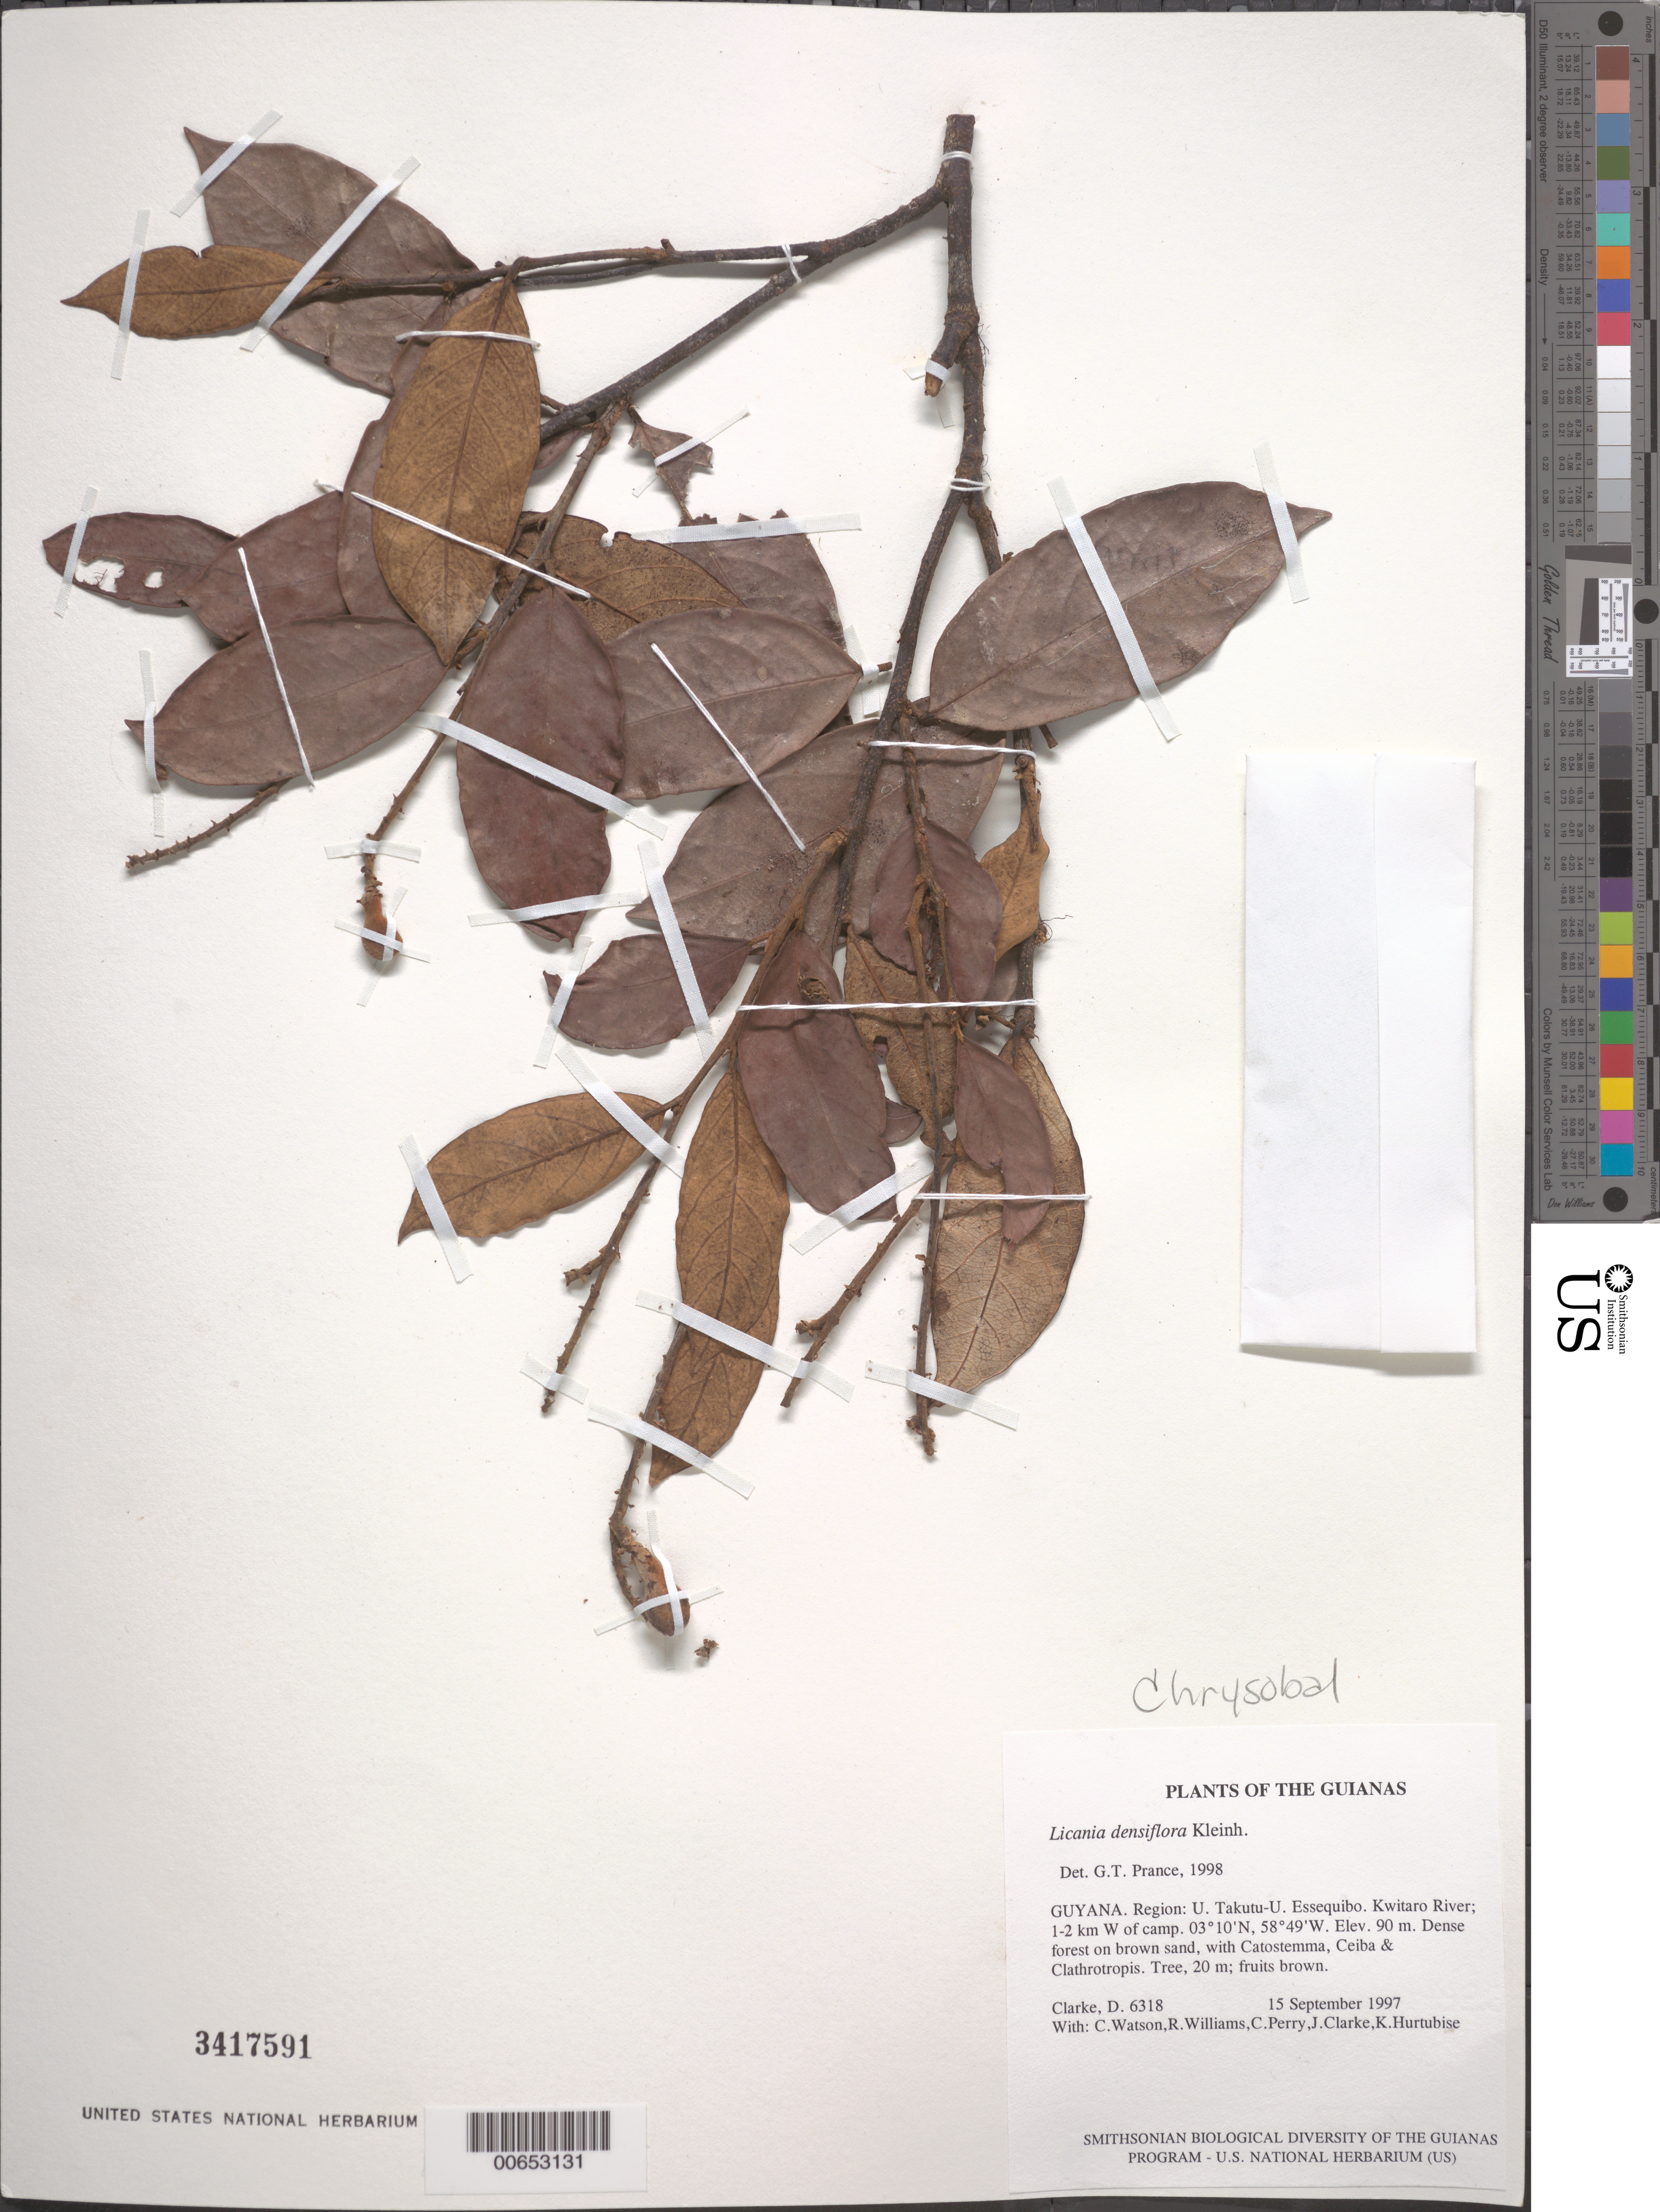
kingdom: Plantae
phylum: Tracheophyta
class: Magnoliopsida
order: Malpighiales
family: Chrysobalanaceae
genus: Licania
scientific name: Licania densiflora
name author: Kleinh.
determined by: Prance, G. T.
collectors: H. D. Clarke, C. Watson, R. Williams, C. Perry, J. Clarke & K. Hurtubise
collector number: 6318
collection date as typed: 15 September 1997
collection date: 1997-09-15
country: Guyana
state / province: U. Takutu-U. Essequibo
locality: Kwitaro River; 1-2 km W of camp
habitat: Dense forest on brown sand, with Catostemma, Ceiba & Clathrotropis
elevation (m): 90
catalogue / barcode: US 3417591